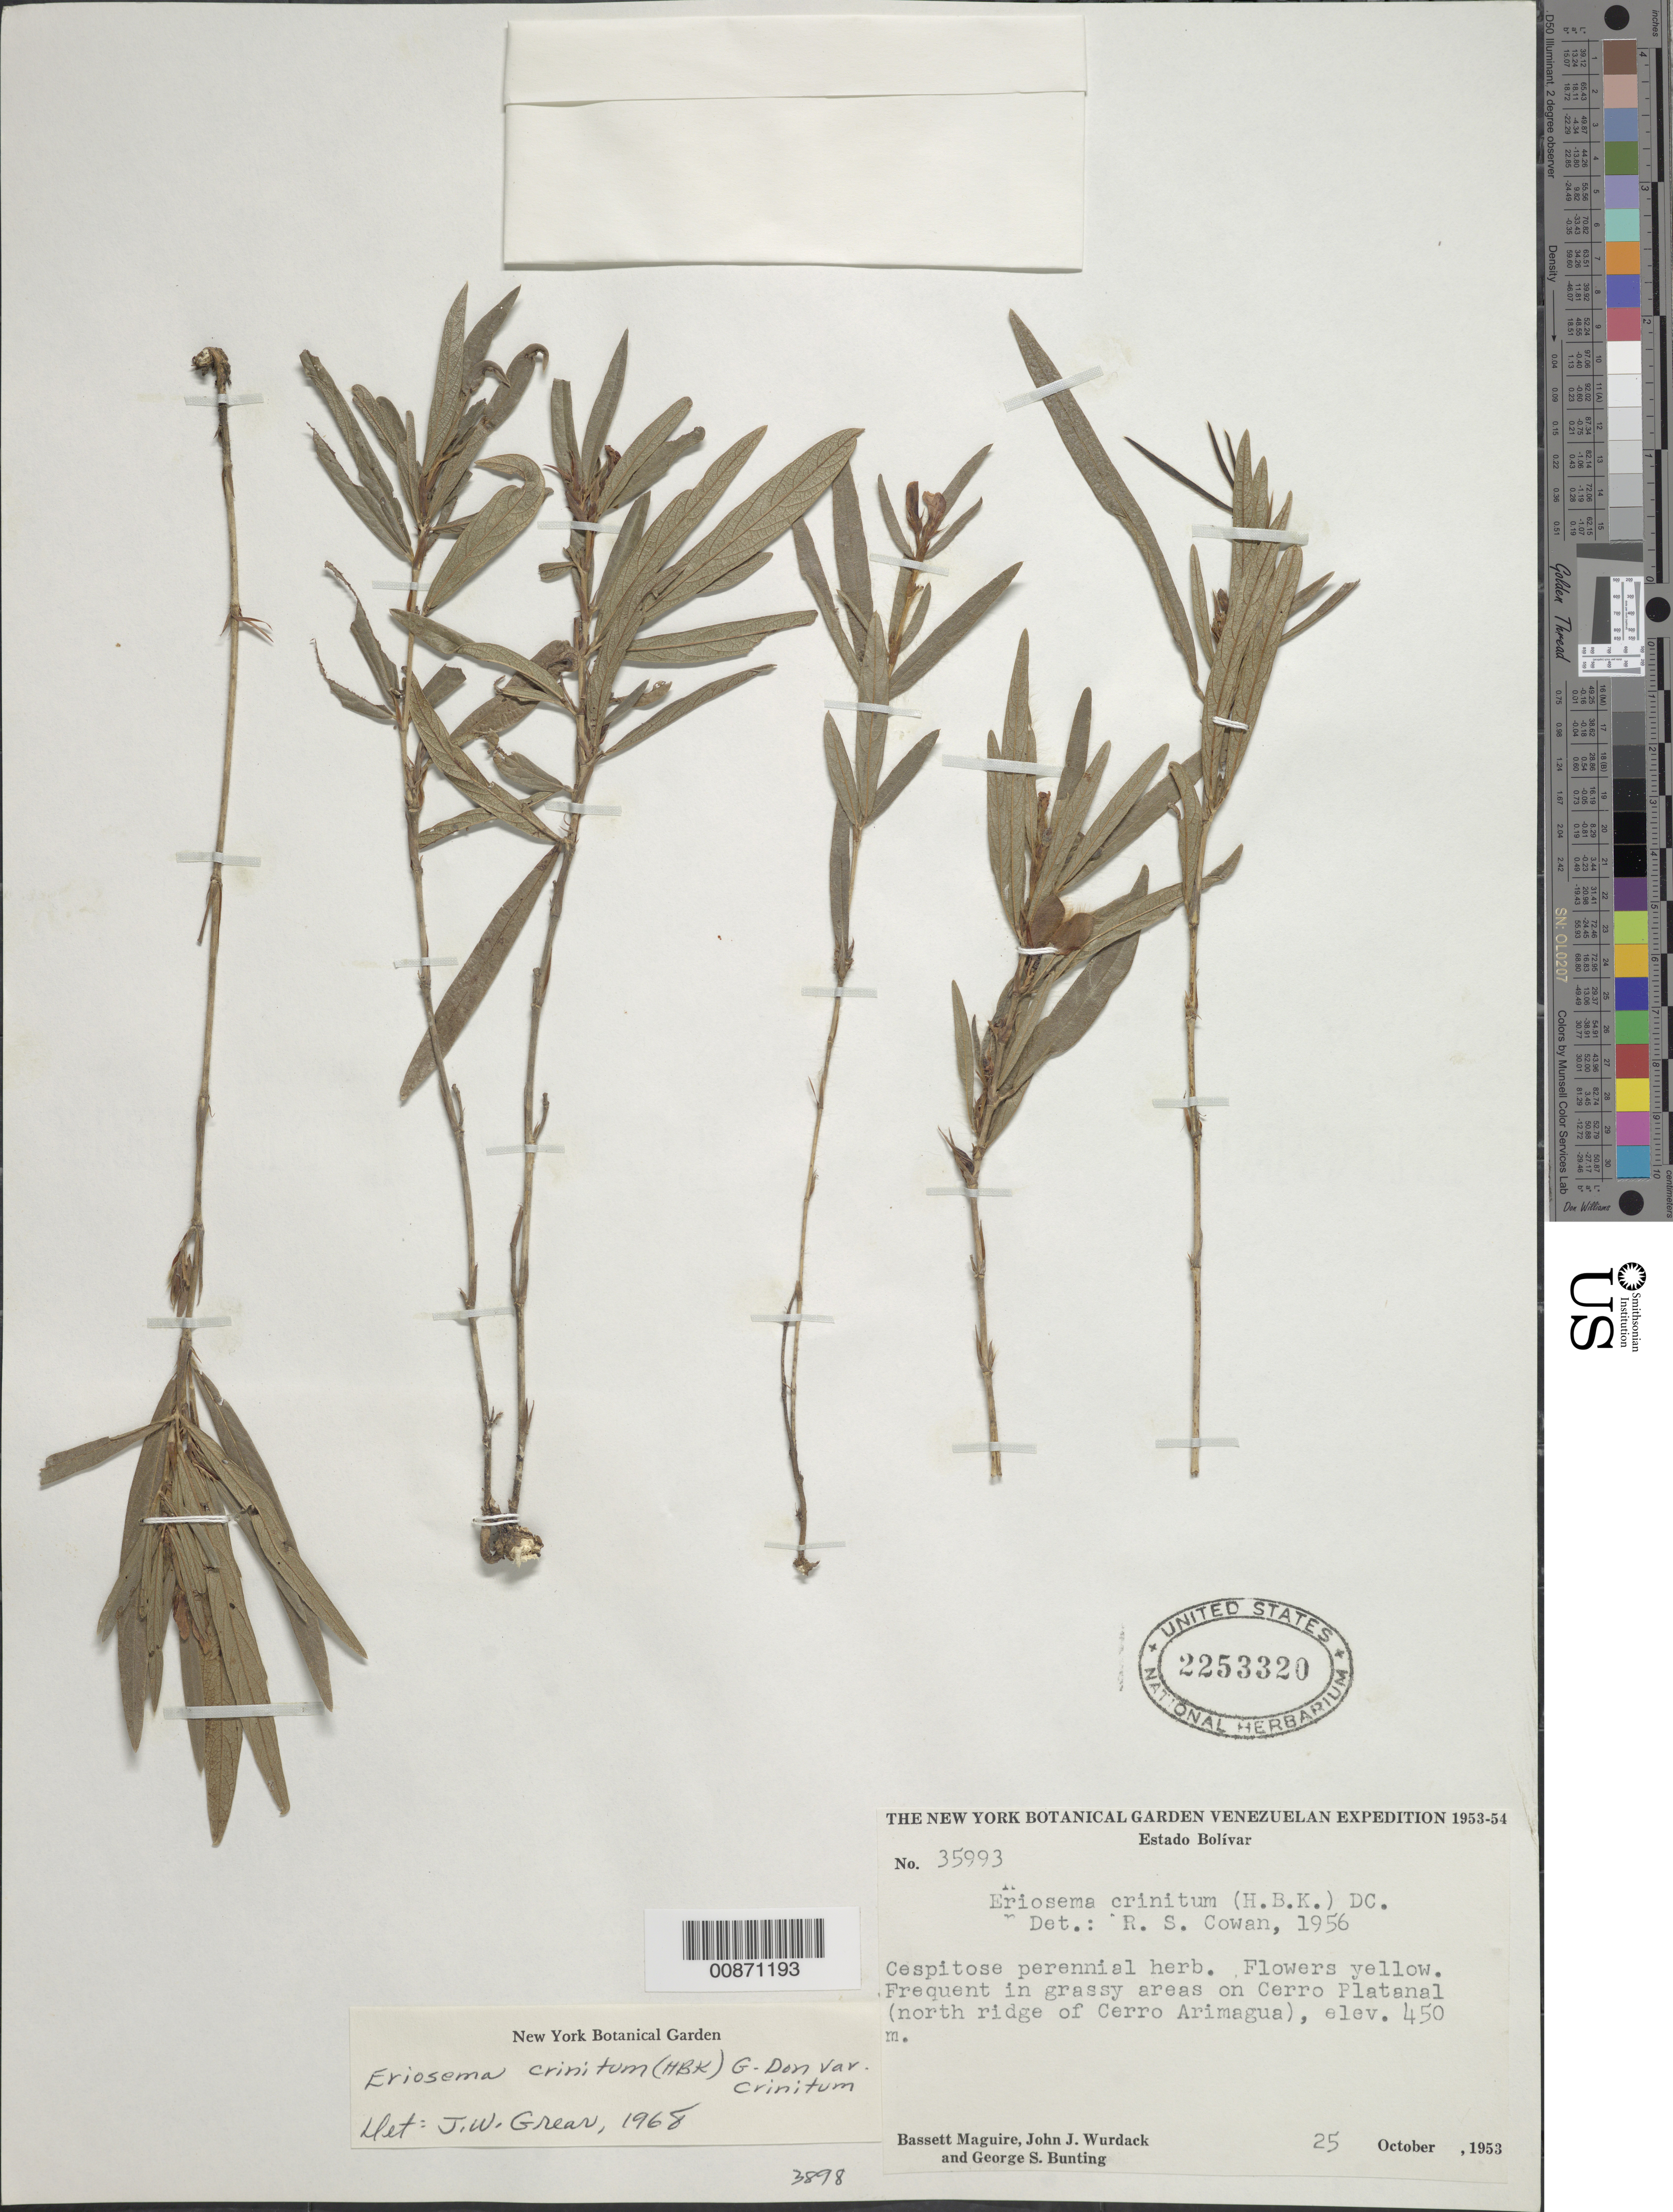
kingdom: Plantae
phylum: Tracheophyta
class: Magnoliopsida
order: Fabales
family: Fabaceae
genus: Eriosema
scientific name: Eriosema crinitum var. crinitum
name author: (Kunth) G. Don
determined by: Grear, J. W., Jr.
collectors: B. Maguire & J. J. Wurdack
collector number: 35993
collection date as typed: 25-Oct-53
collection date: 1953-10-25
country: Venezuela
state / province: Bolívar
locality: Cerro Platanal, N ridge of Cerro Arimagua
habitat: Grassy areas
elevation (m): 450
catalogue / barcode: US 2253320